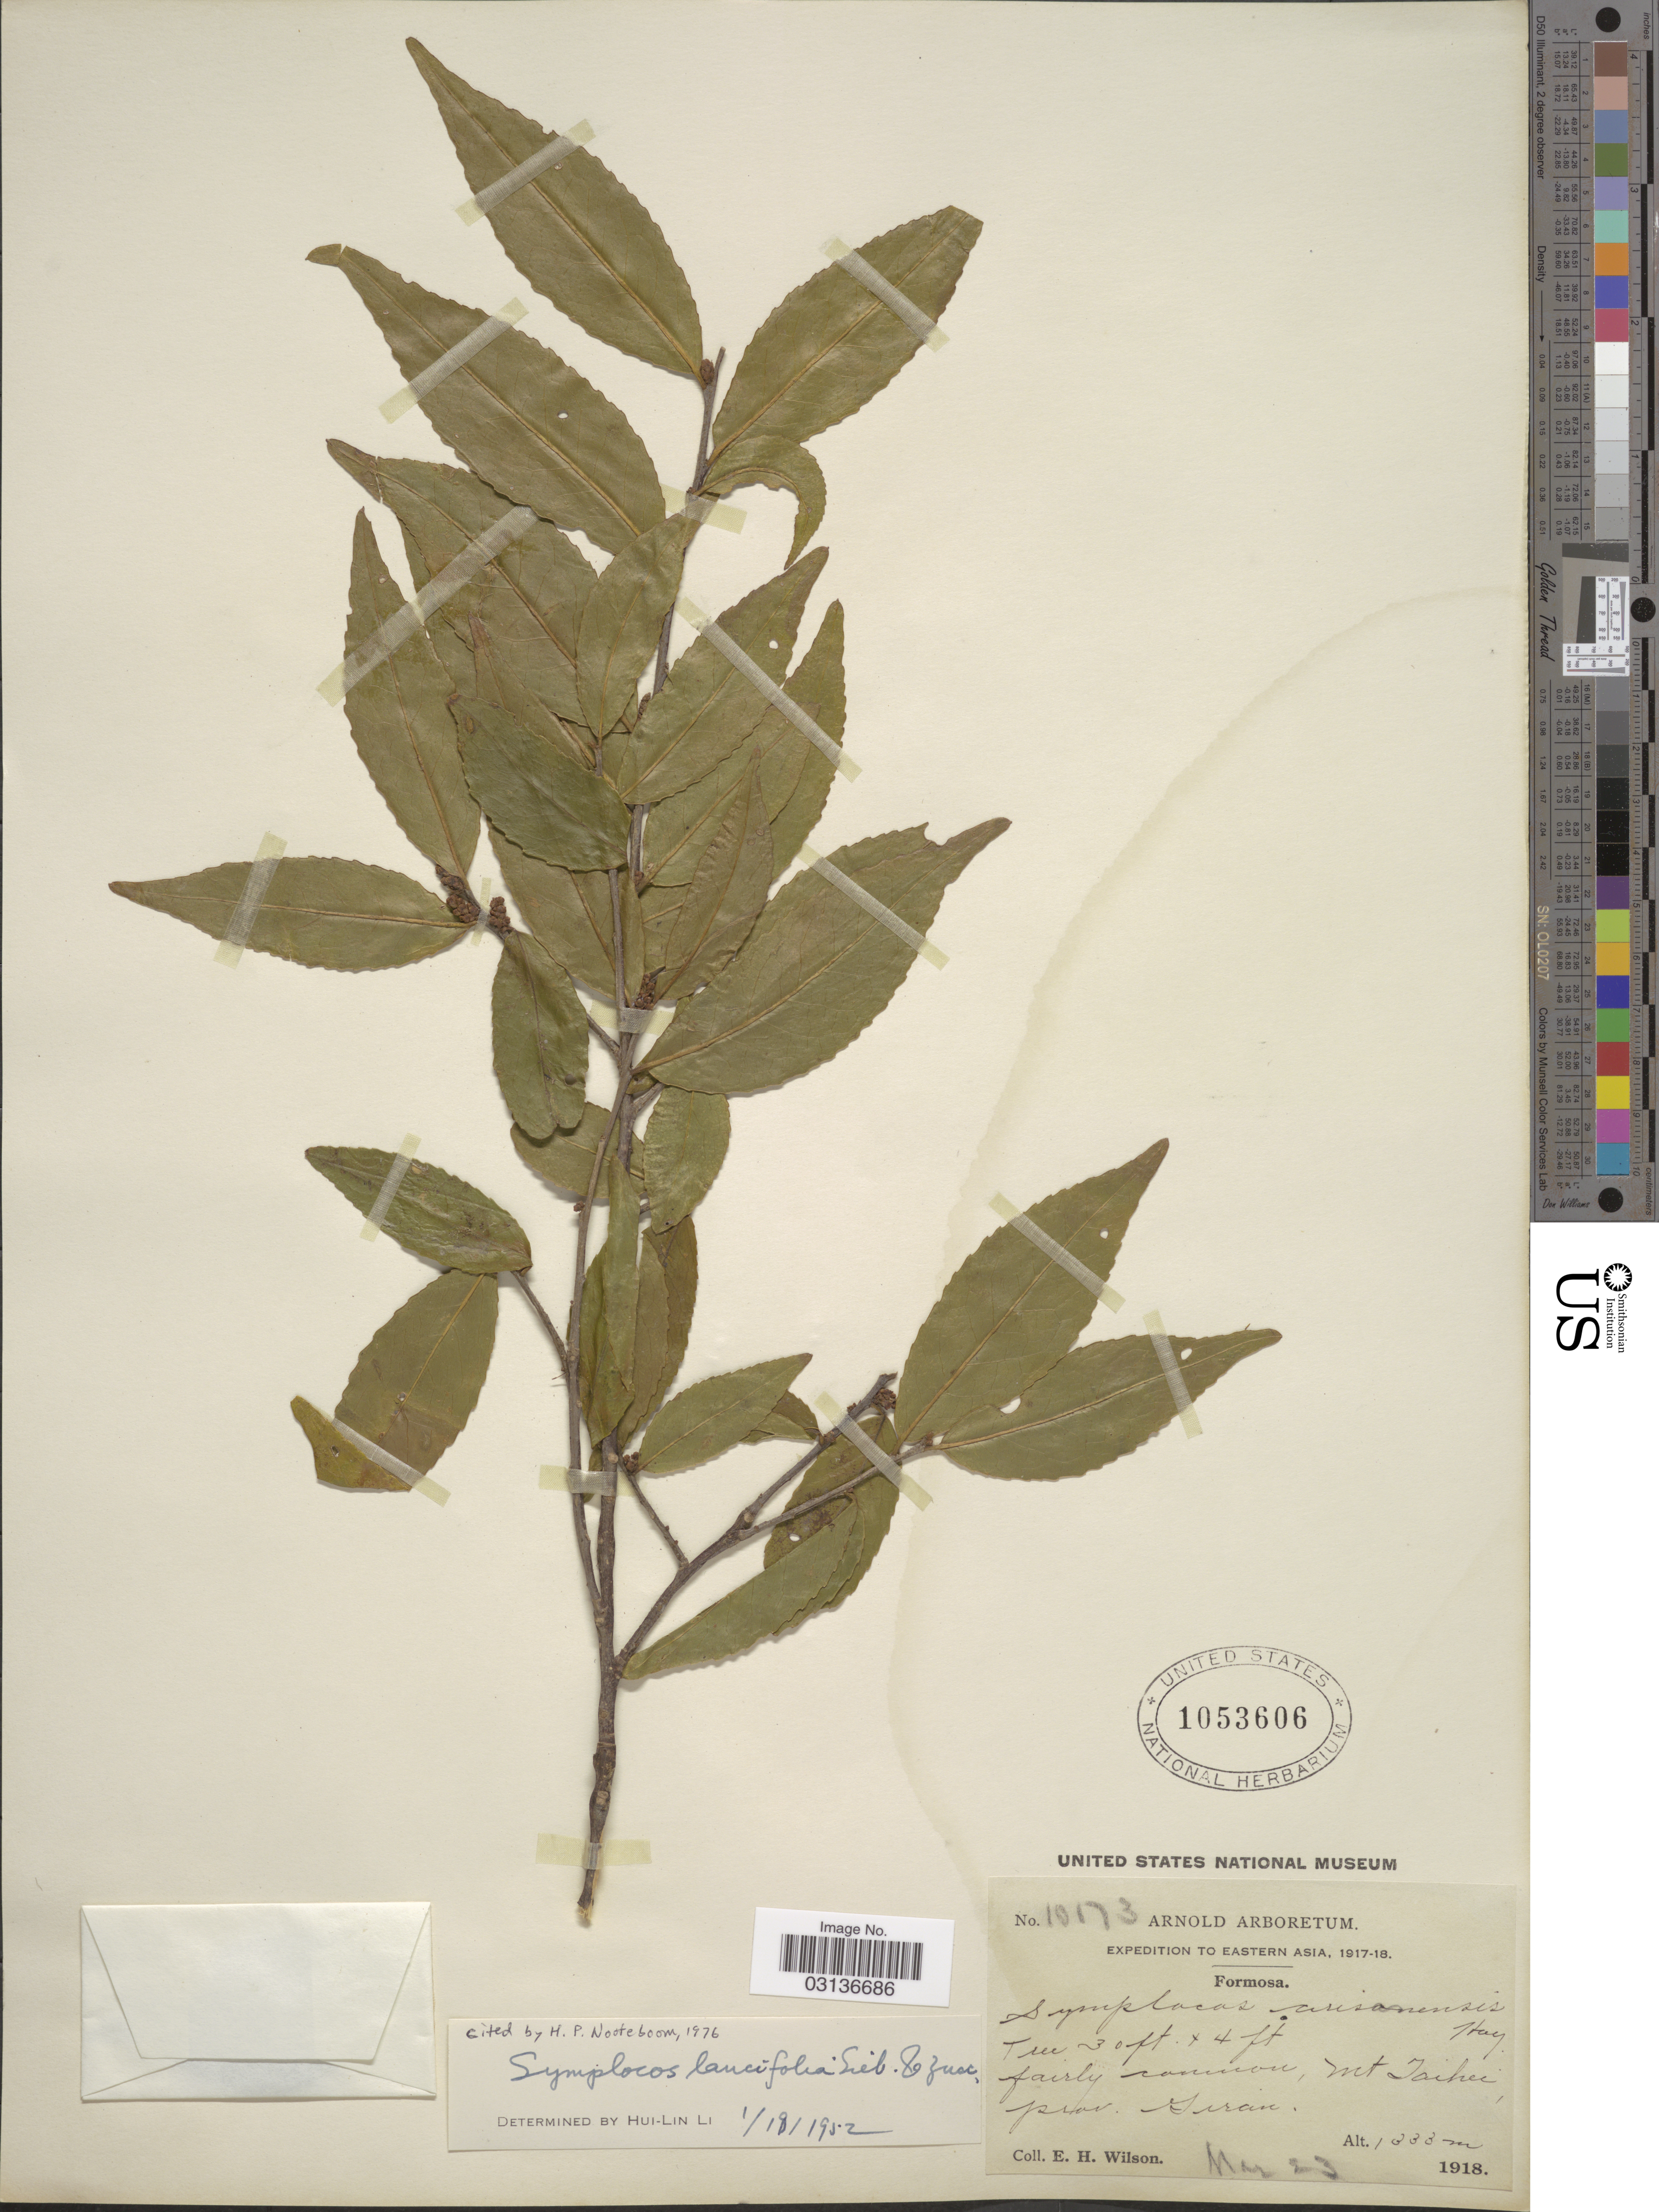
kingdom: Plantae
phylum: Tracheophyta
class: Magnoliopsida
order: Ericales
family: Symplocaceae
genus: Symplocos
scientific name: Symplocos lancifolia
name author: Siebert & Zucc.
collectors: E. Wilson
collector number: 10173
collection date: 1918-03-23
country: Taiwan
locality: Formosa. Eastern Asia. Mt. Taikei, prov. Guan.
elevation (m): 1333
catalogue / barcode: US 1053606